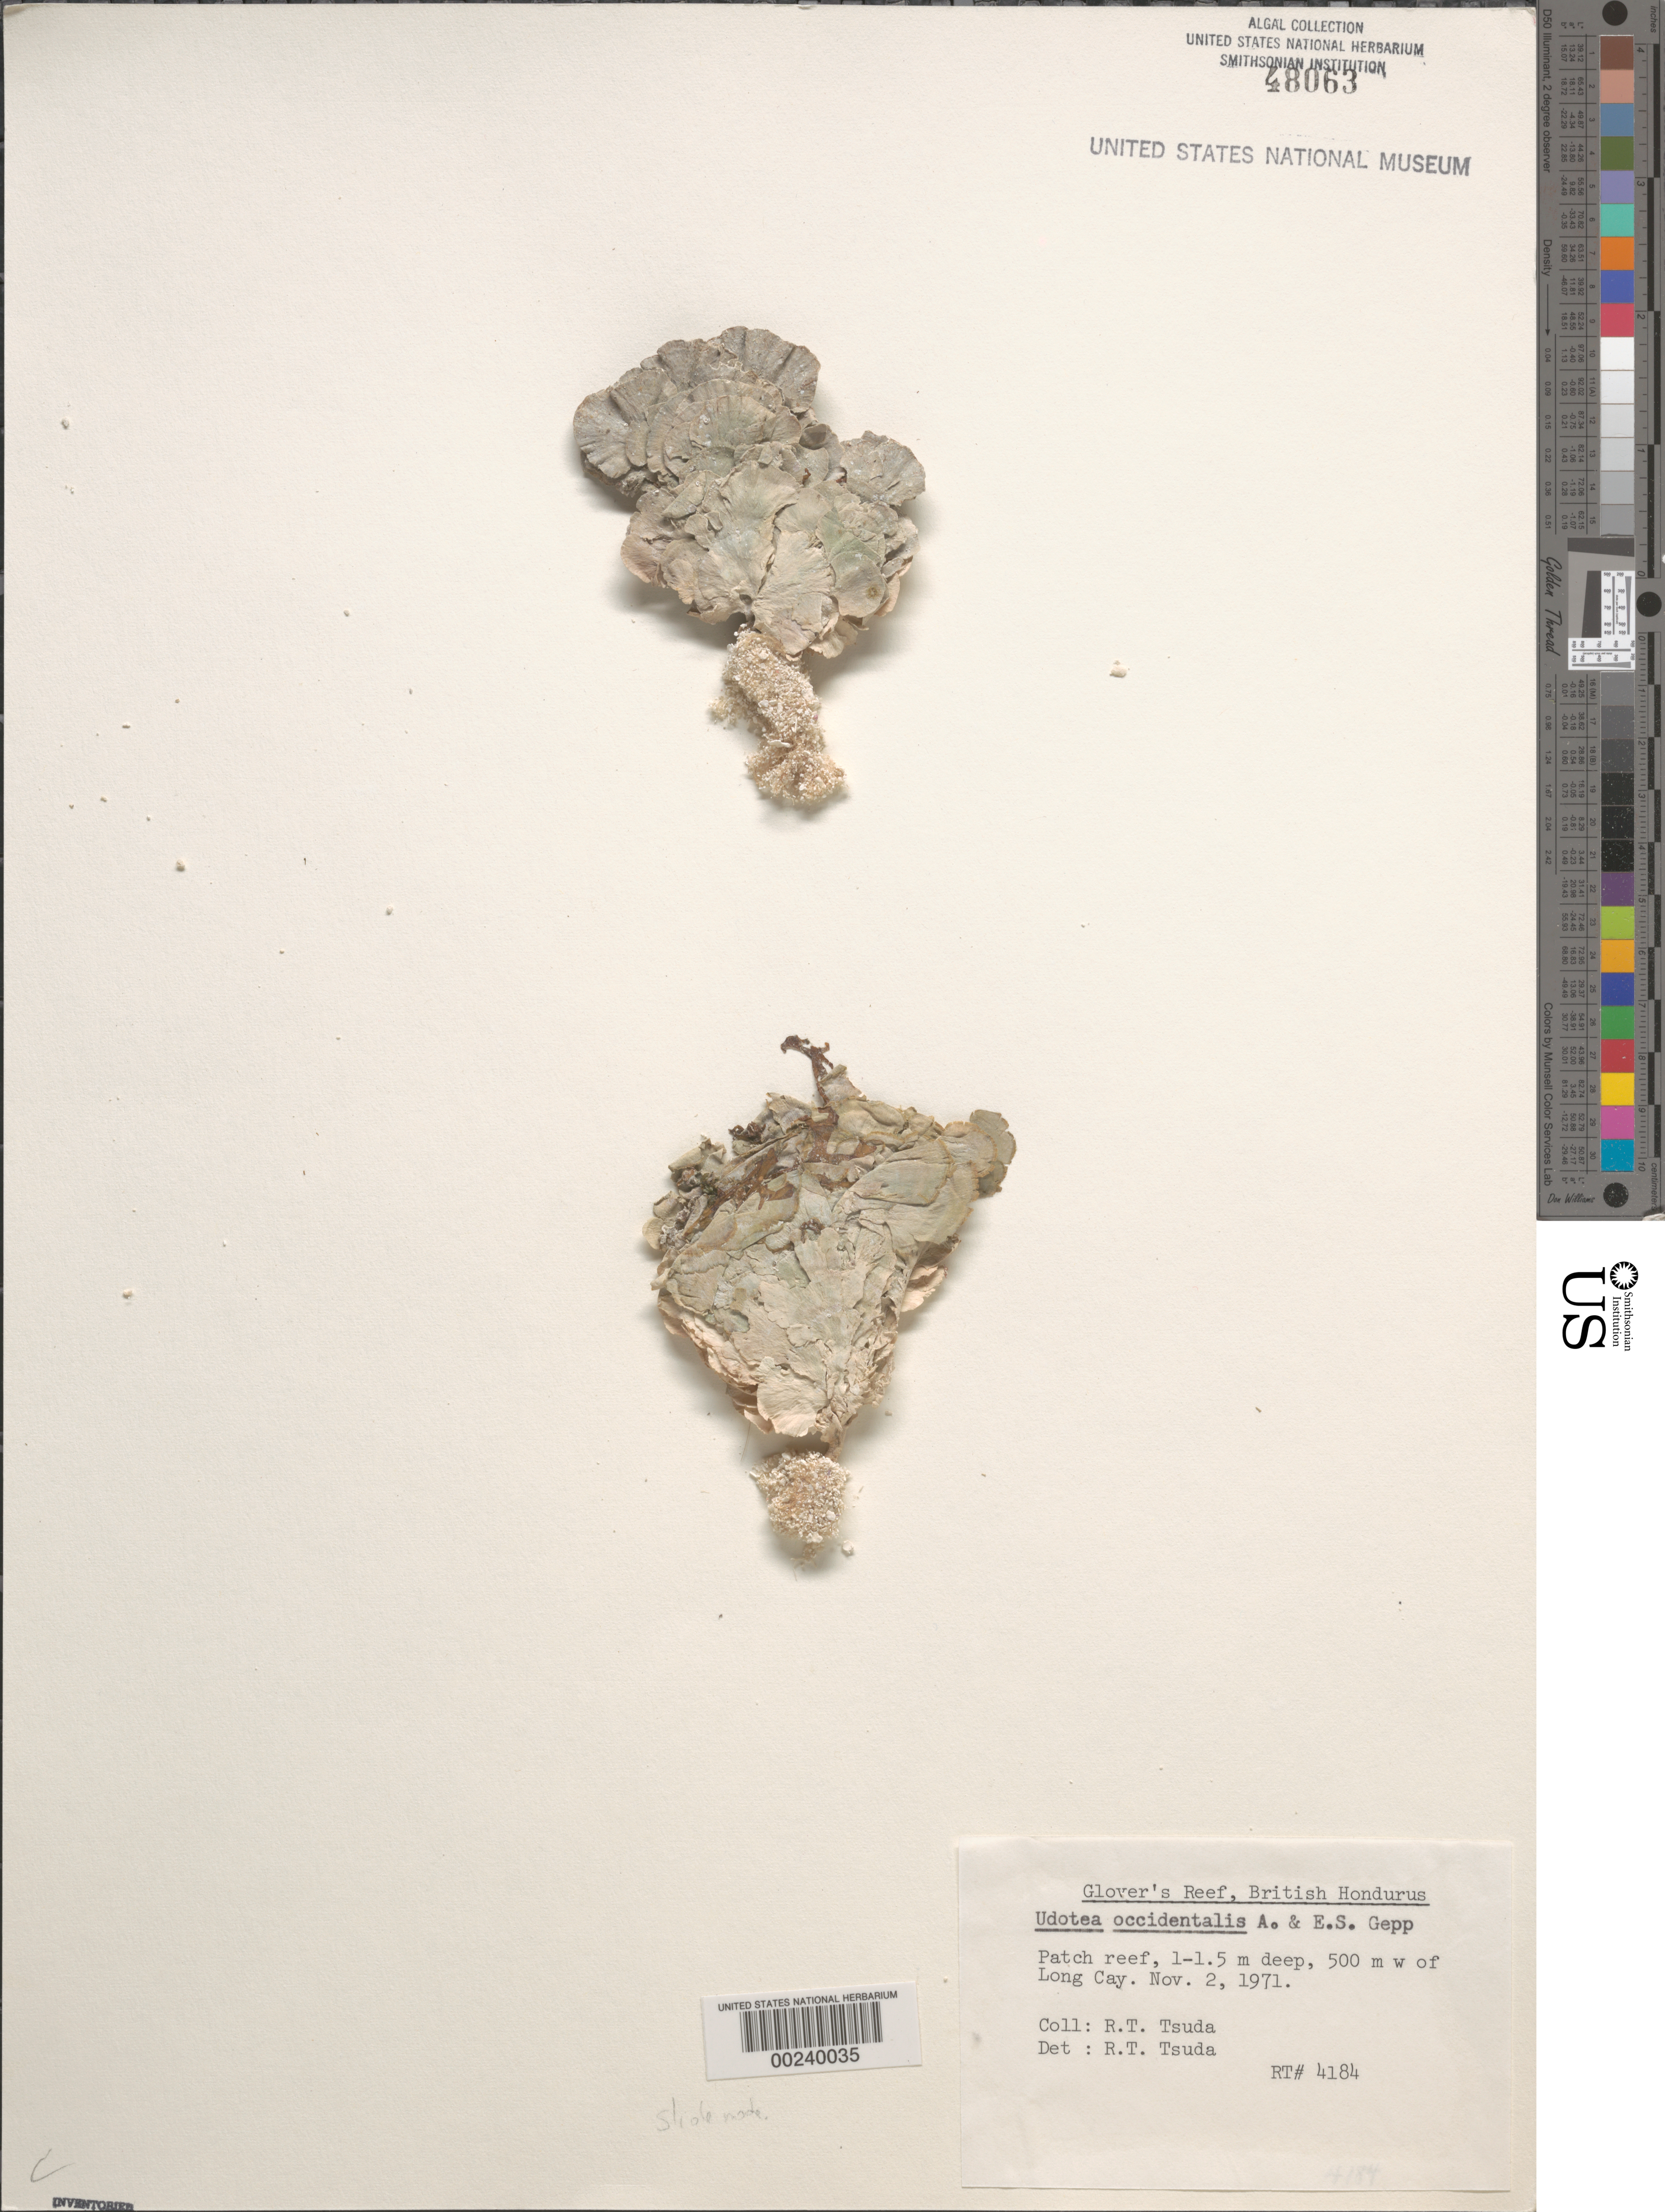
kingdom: Plantae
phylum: Chlorophyta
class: Ulvophyceae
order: Bryopsidales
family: Udoteaceae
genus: Udotea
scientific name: Udotea occidentalis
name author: A. Gepp & E. Gepp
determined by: Tsuda, R. T.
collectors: R. Tsuda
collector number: Rt 4184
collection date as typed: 02 Nov 1971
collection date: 1971-11-02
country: Belize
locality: Glover's Reef, W of Long Cay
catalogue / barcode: US 48063